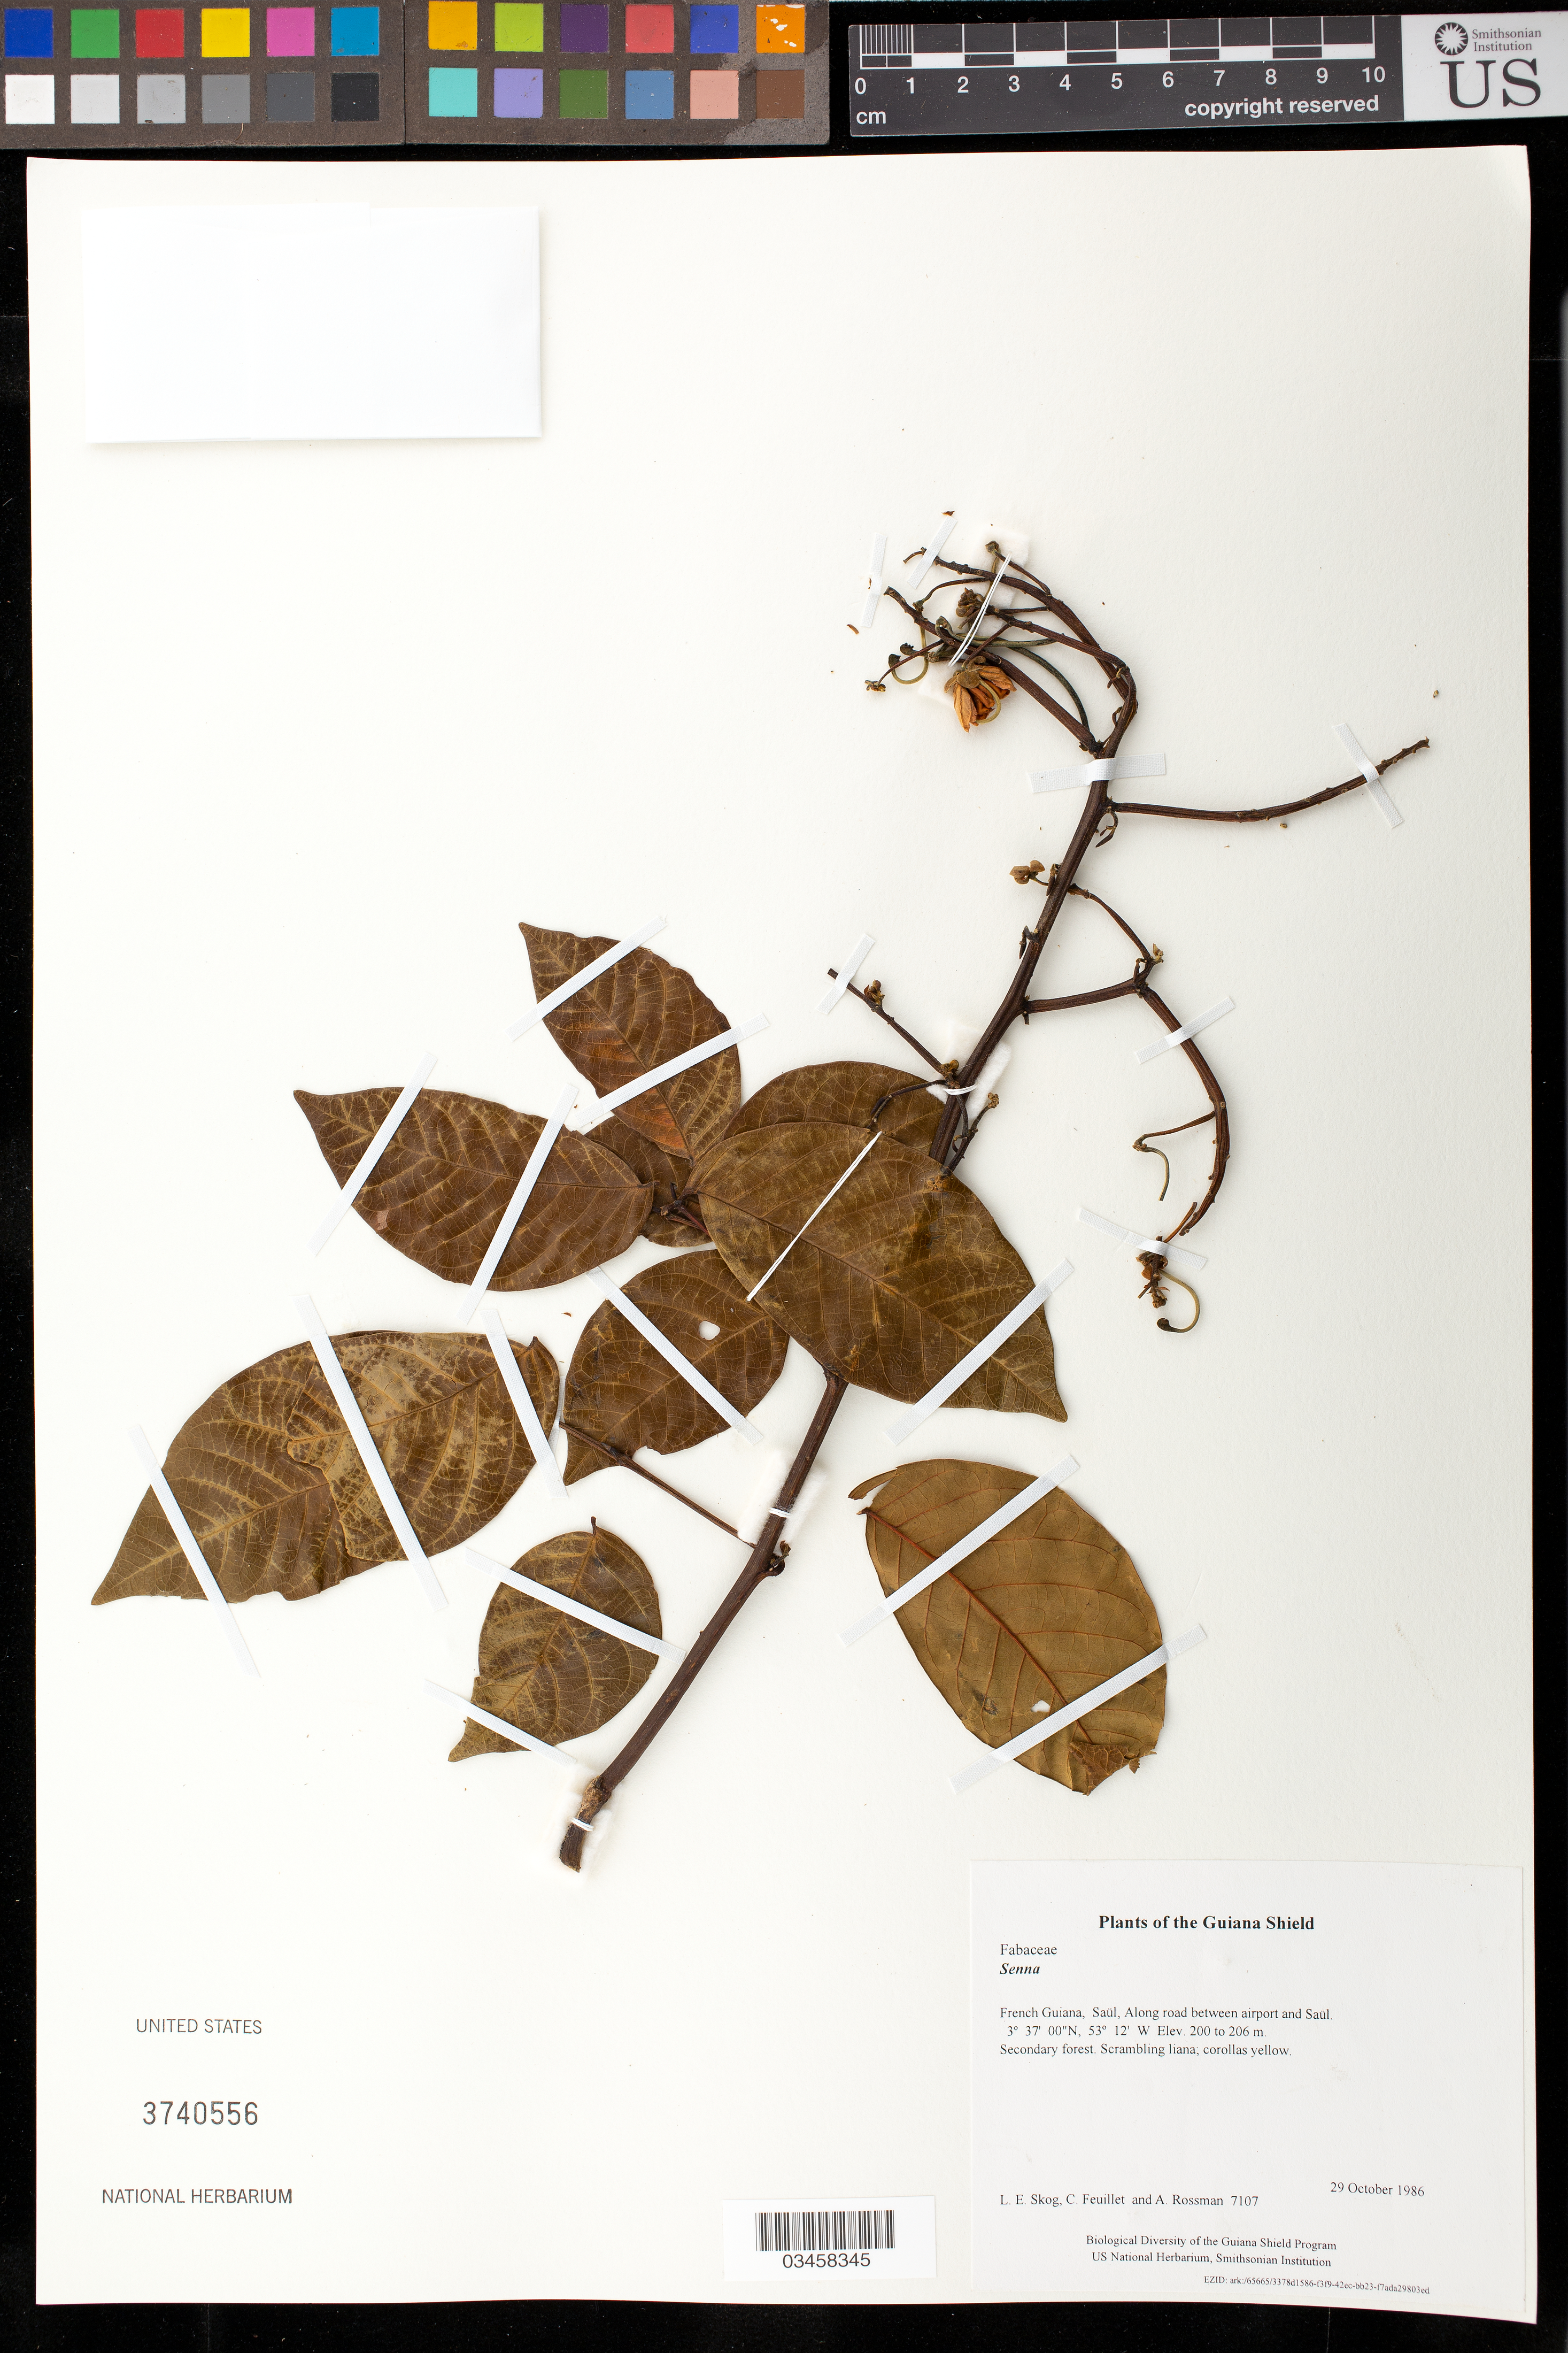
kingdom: Plantae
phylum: Tracheophyta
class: Magnoliopsida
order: Fabales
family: Fabaceae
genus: Senna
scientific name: Senna sp.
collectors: L. E. Skog, C. Feuillet & A. Rossman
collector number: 7107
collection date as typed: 29 October 1986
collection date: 1986-10-29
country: French Guiana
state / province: Saint-Laurent-du-Maroni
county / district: Saül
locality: Along road between airport and Saül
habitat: Secondary forest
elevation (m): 200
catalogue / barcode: US 3740556